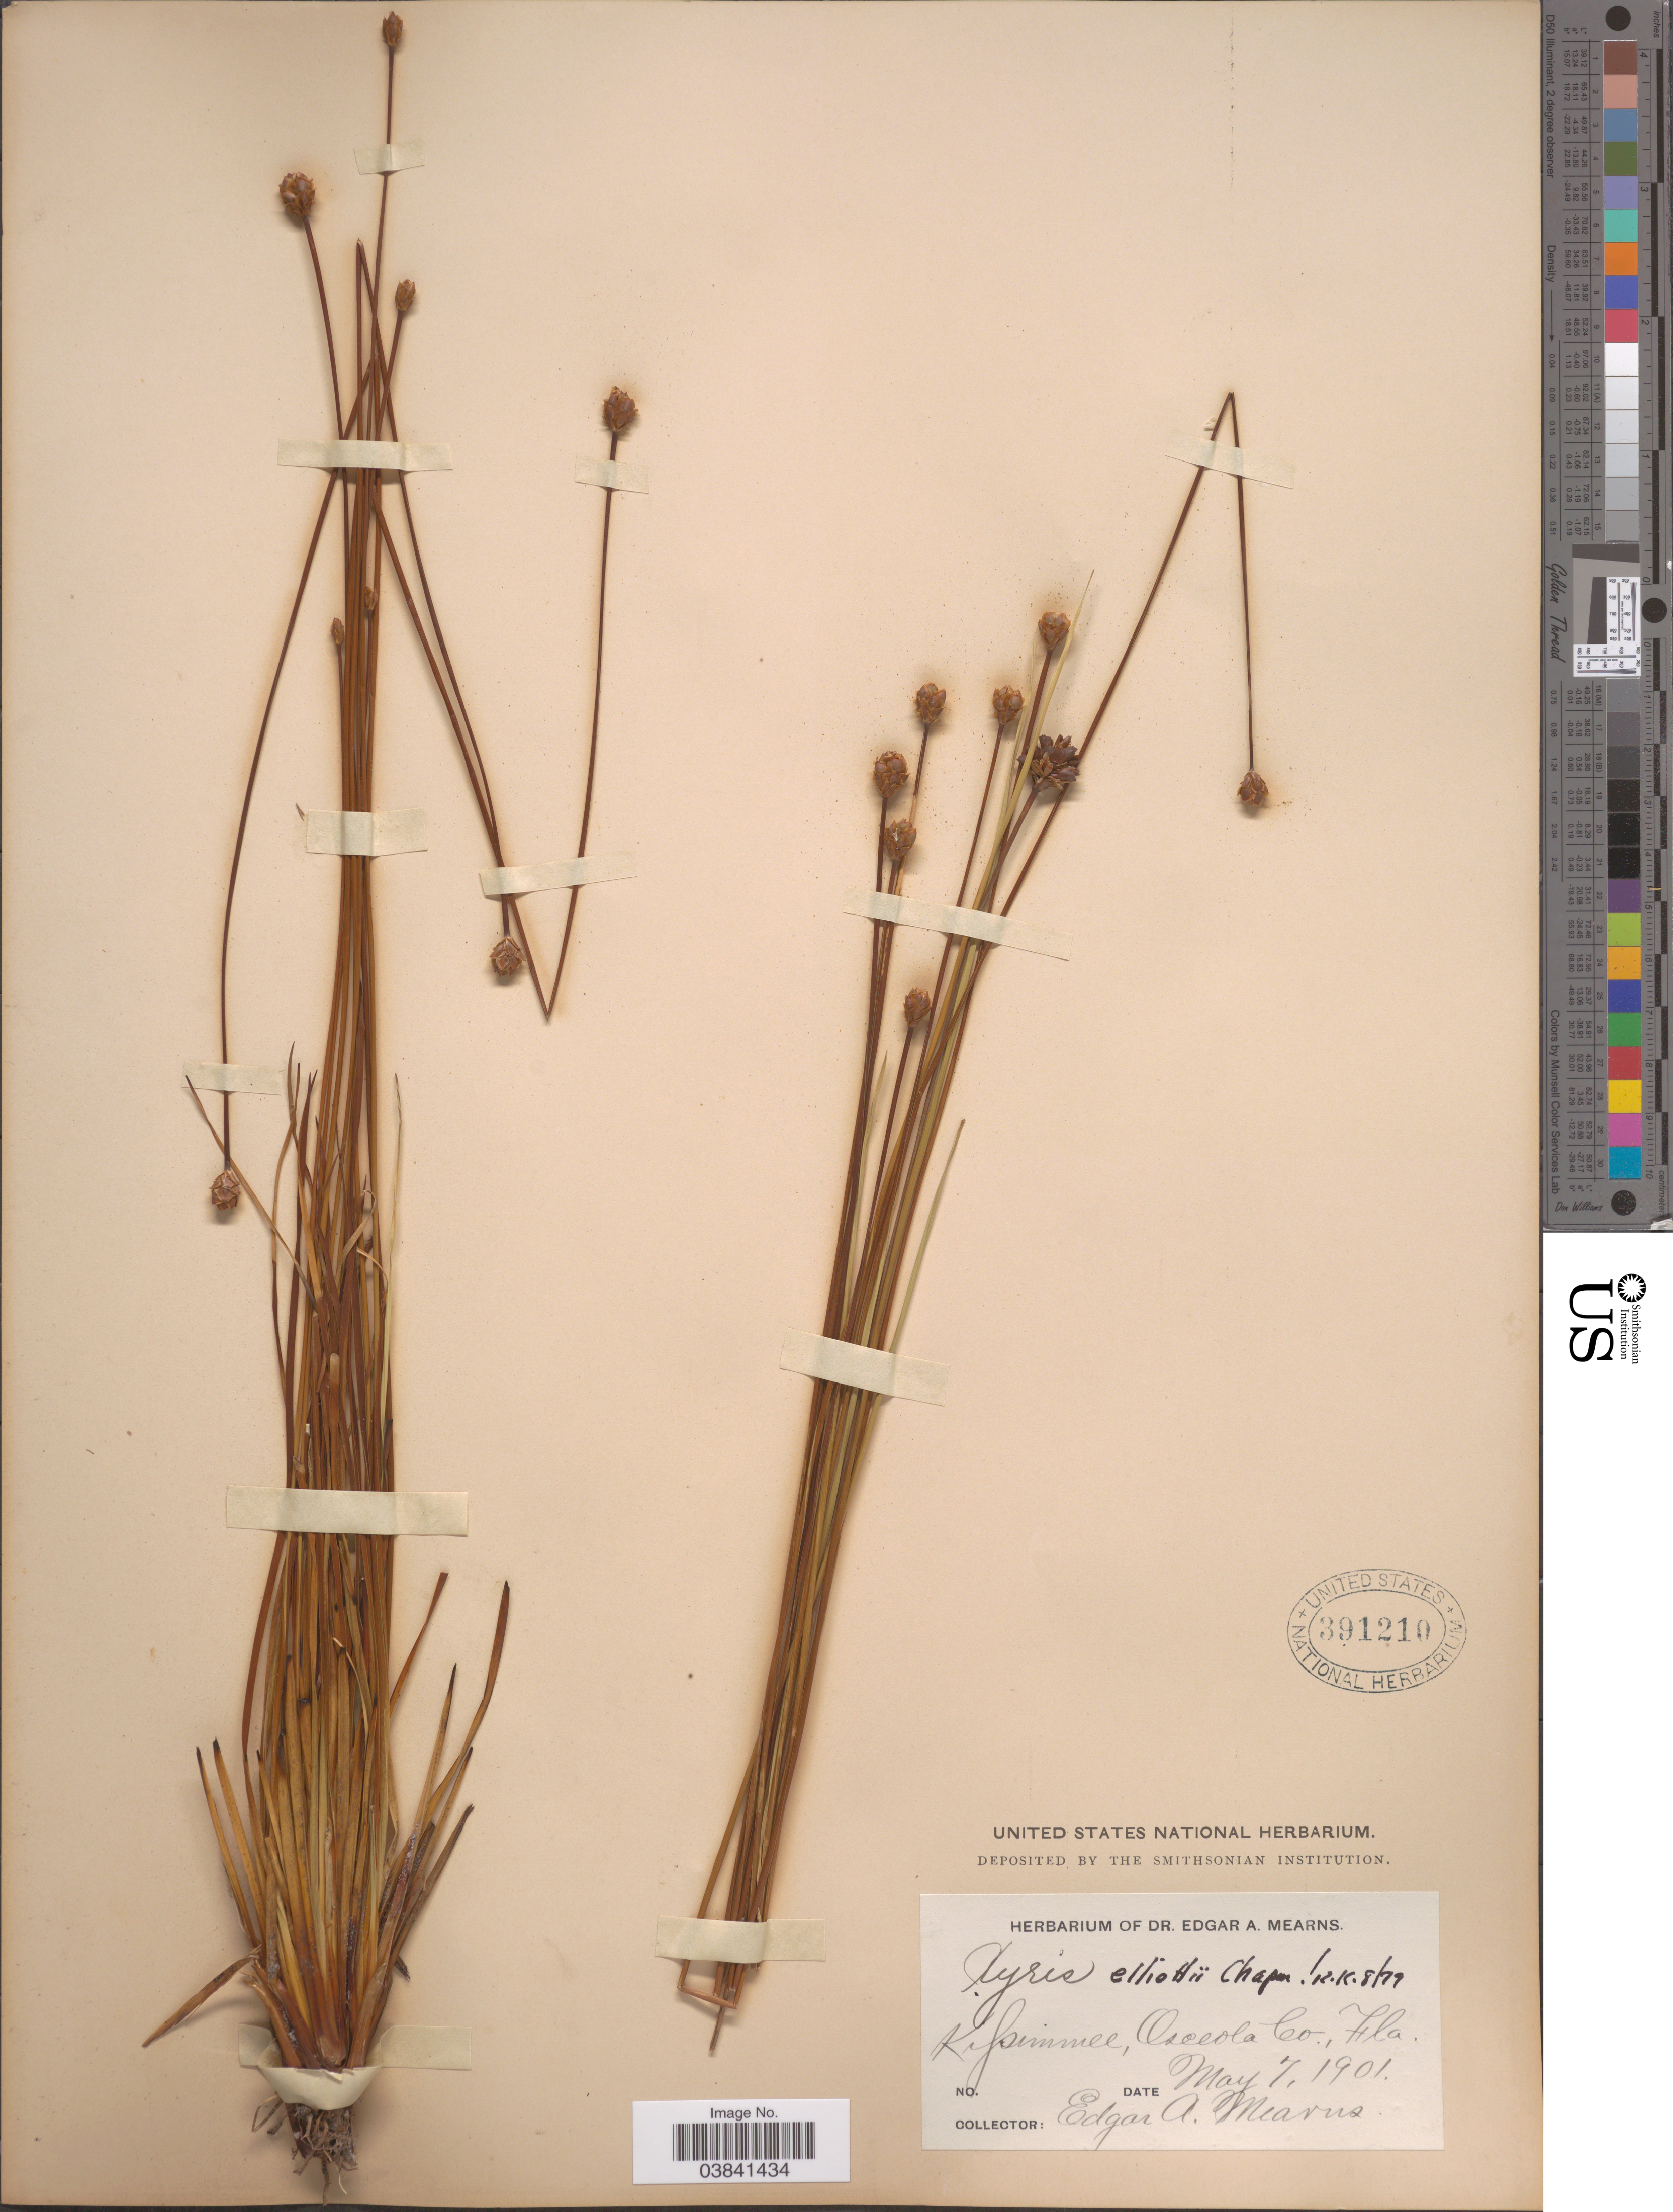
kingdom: Plantae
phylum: Tracheophyta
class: Liliopsida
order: Poales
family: Xyridaceae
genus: Xyris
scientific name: Xyris elliottii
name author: Chapm.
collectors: E. A. Mearns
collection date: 1901-05-07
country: United States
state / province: Florida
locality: Kissimmee, Osceola Co.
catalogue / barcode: US 391210